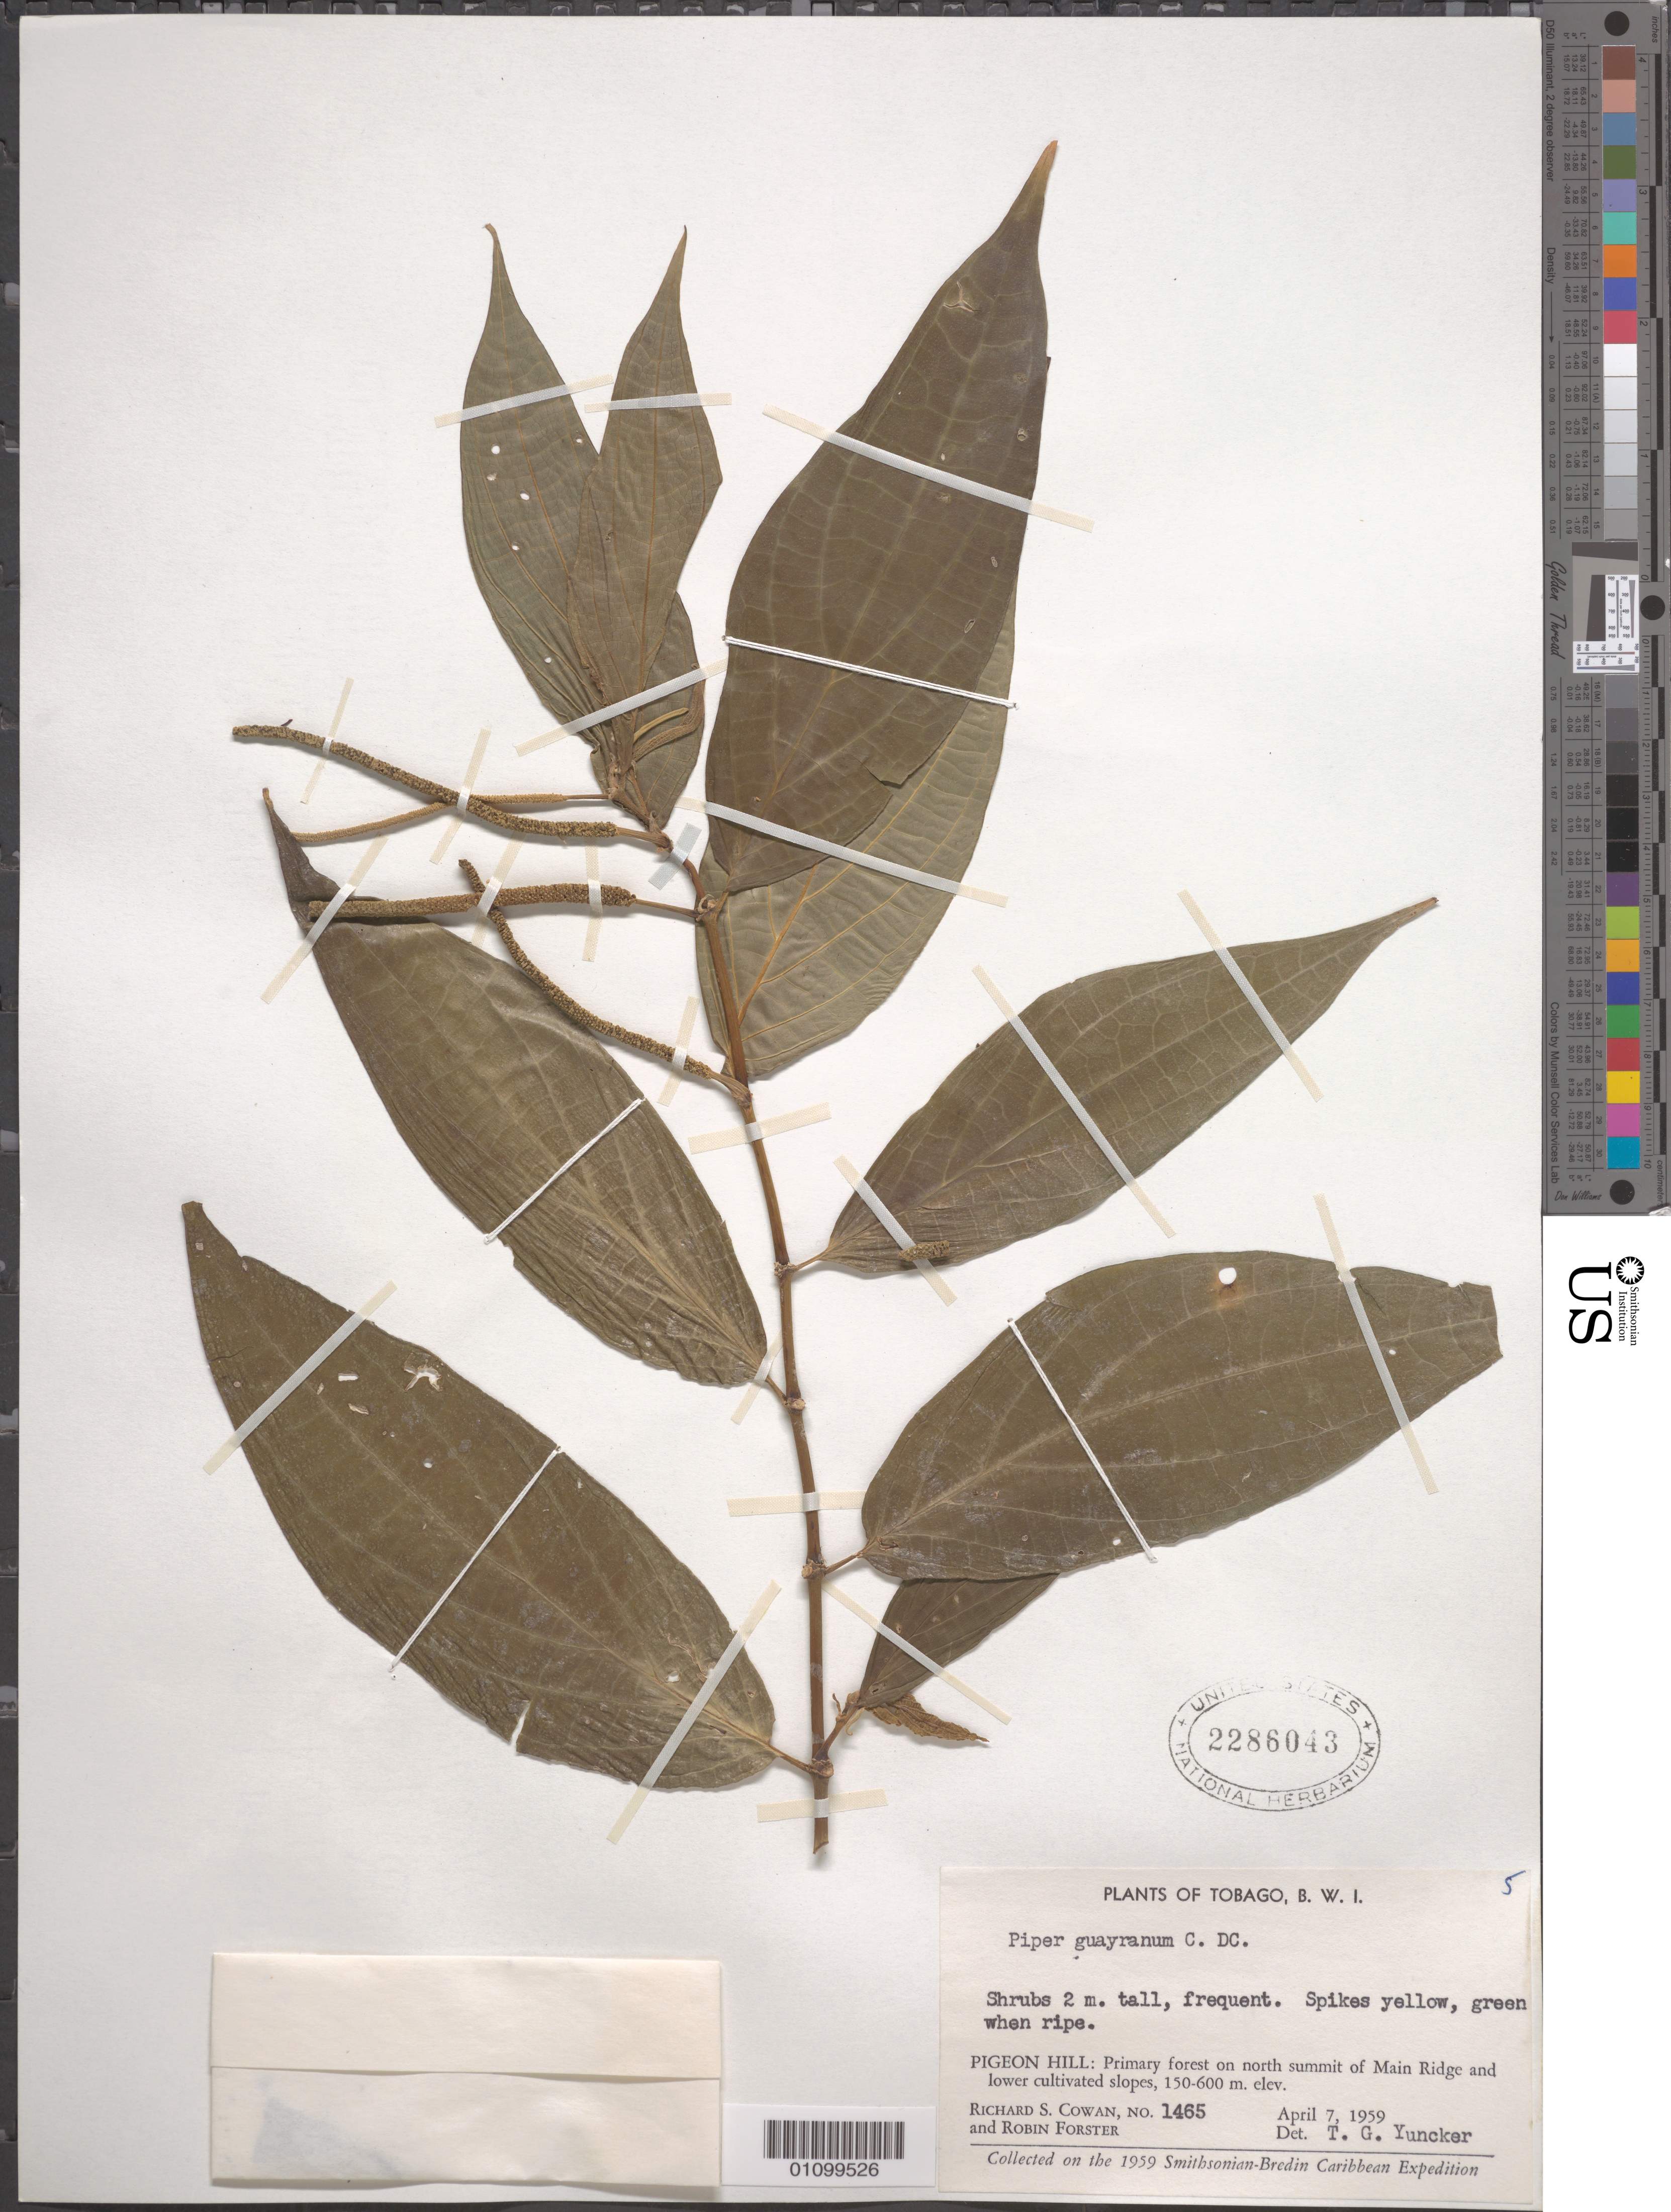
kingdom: Plantae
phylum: Tracheophyta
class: Magnoliopsida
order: Piperales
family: Piperaceae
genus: Piper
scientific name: Piper guayranum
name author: C. DC.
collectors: R. S. Cowan & R. Forster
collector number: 1465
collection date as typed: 07 Apr 1959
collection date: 1959-04-07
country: Trinidad and Tobago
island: Tobago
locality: Pigeon Hill: Primary forest on N summit of Main Ridge and lower cultivated slopes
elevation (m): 150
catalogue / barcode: US 2286043